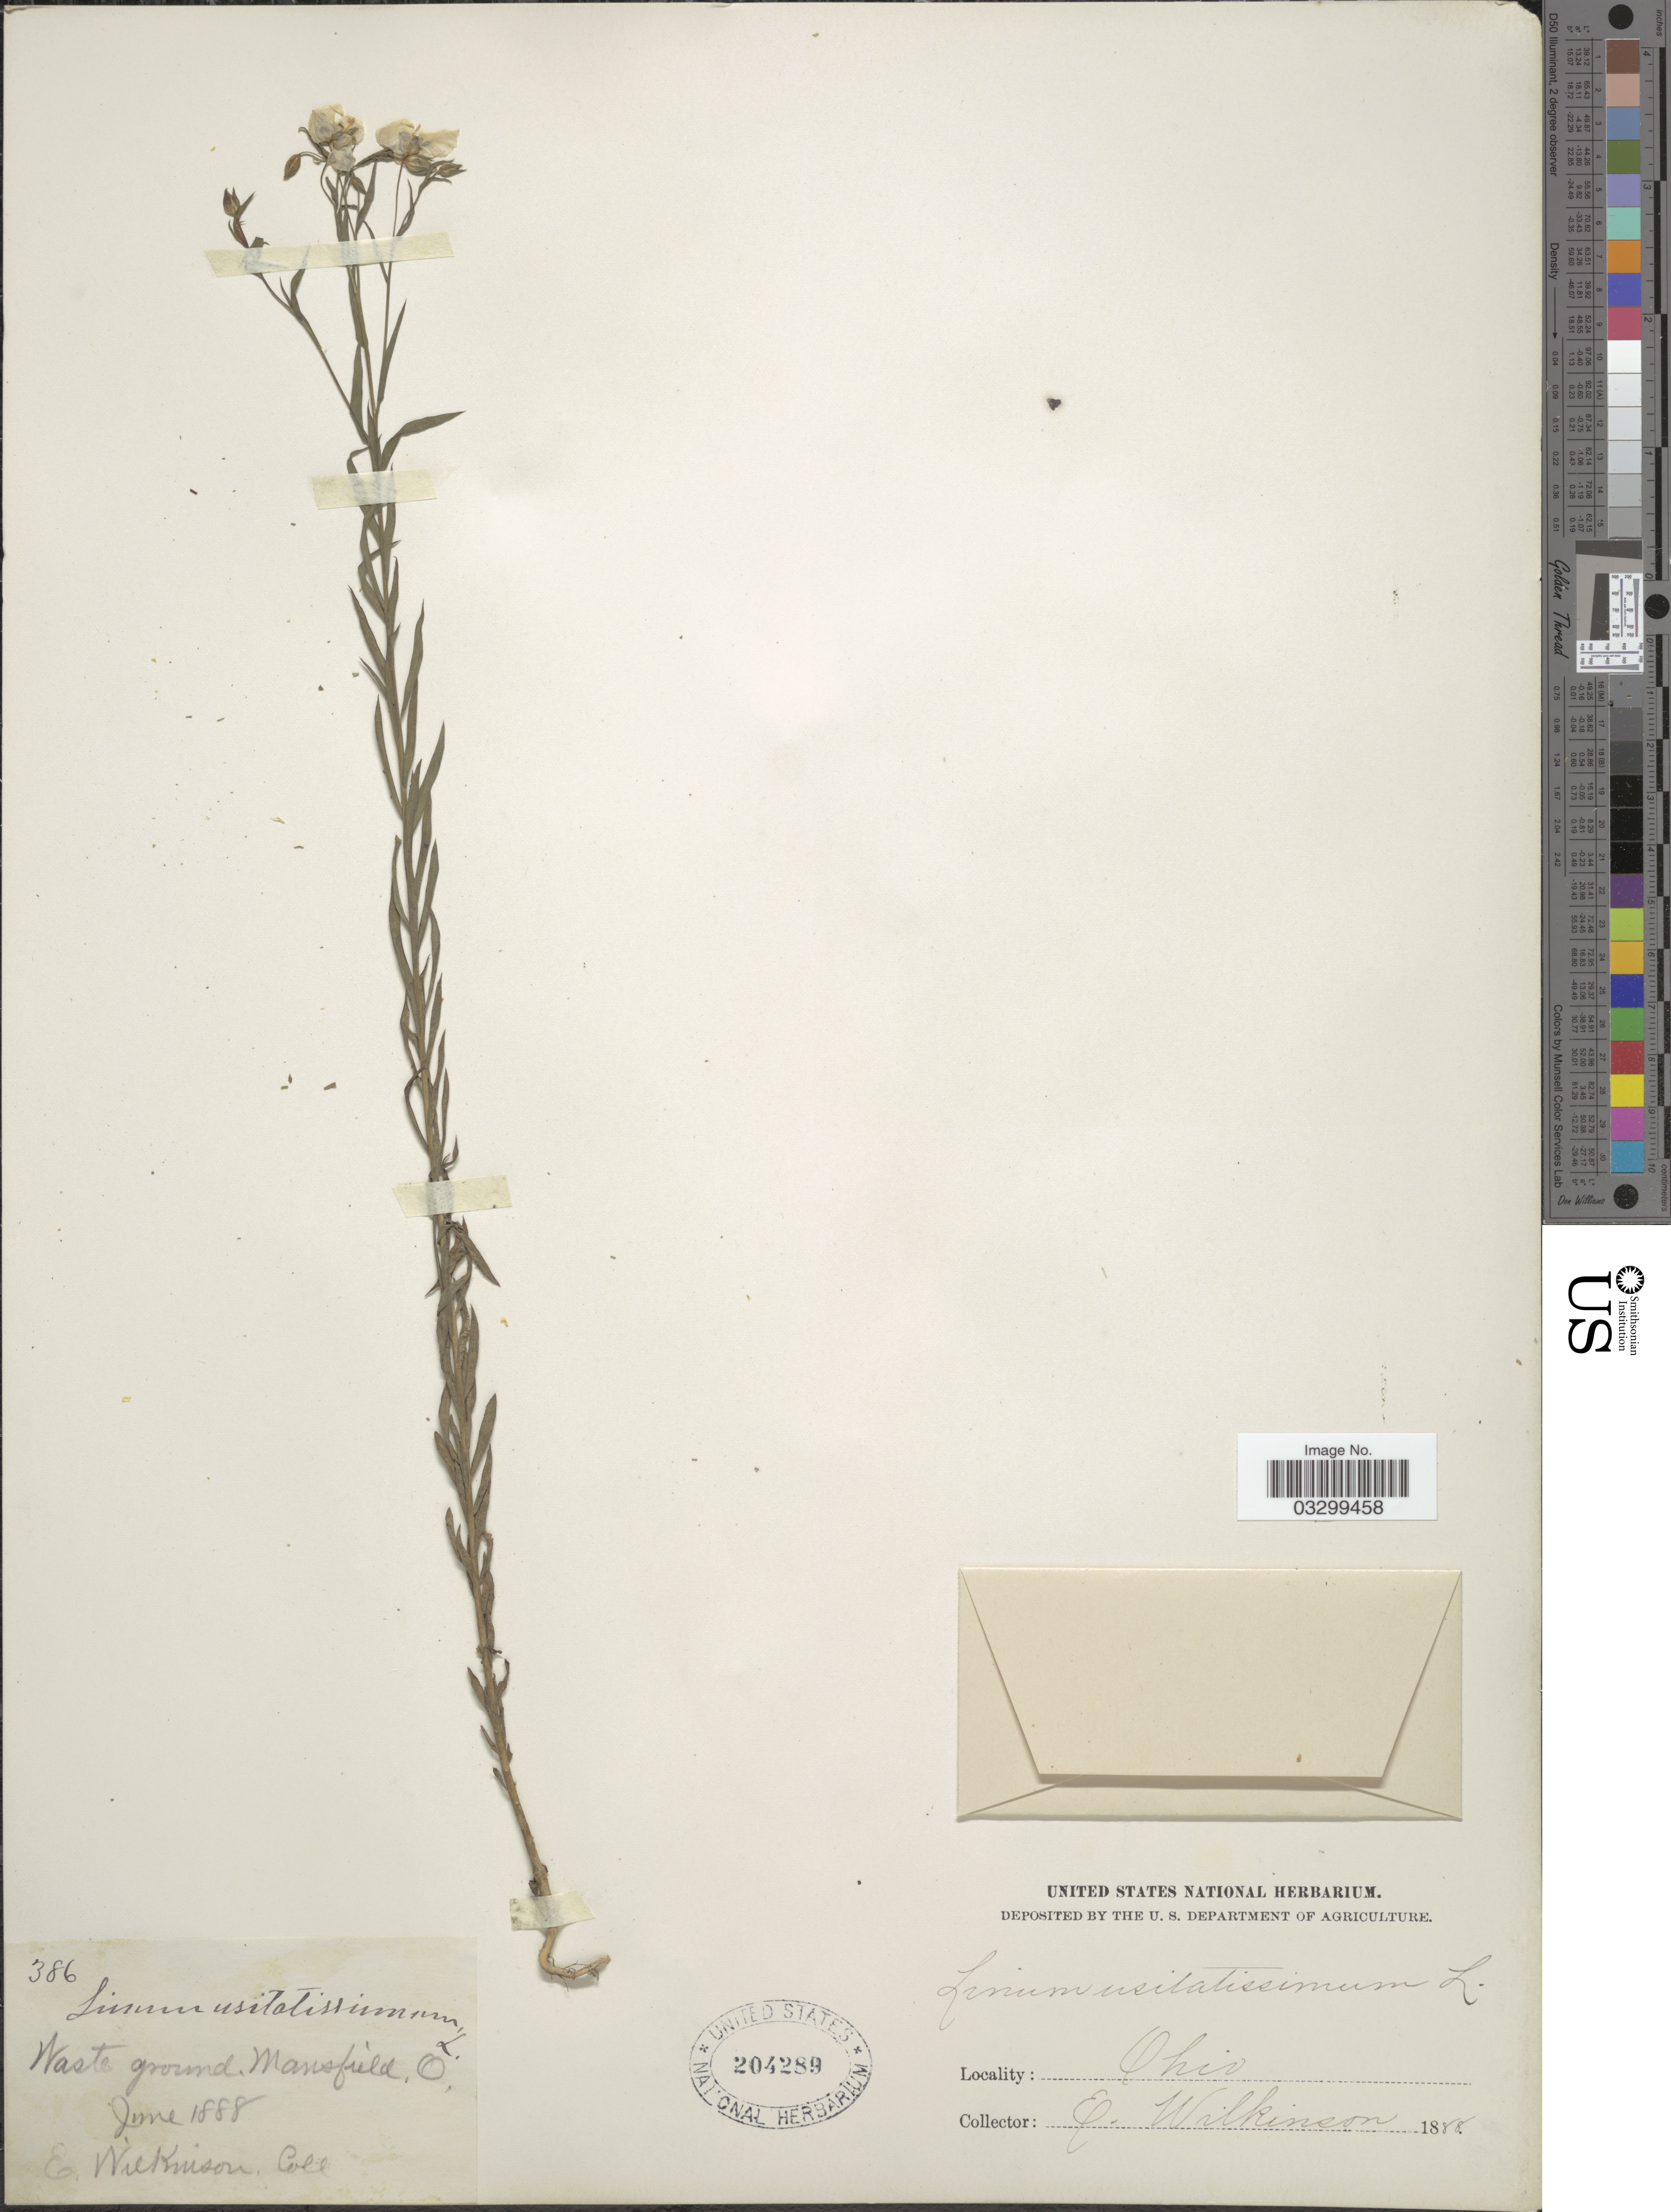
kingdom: Plantae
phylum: Tracheophyta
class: Magnoliopsida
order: Malpighiales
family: Linaceae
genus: Linum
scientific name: Linum usitatissimum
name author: L.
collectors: E. Wilkinson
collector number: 386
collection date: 1888-06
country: United States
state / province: Ohio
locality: Mansfield.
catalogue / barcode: US 204289